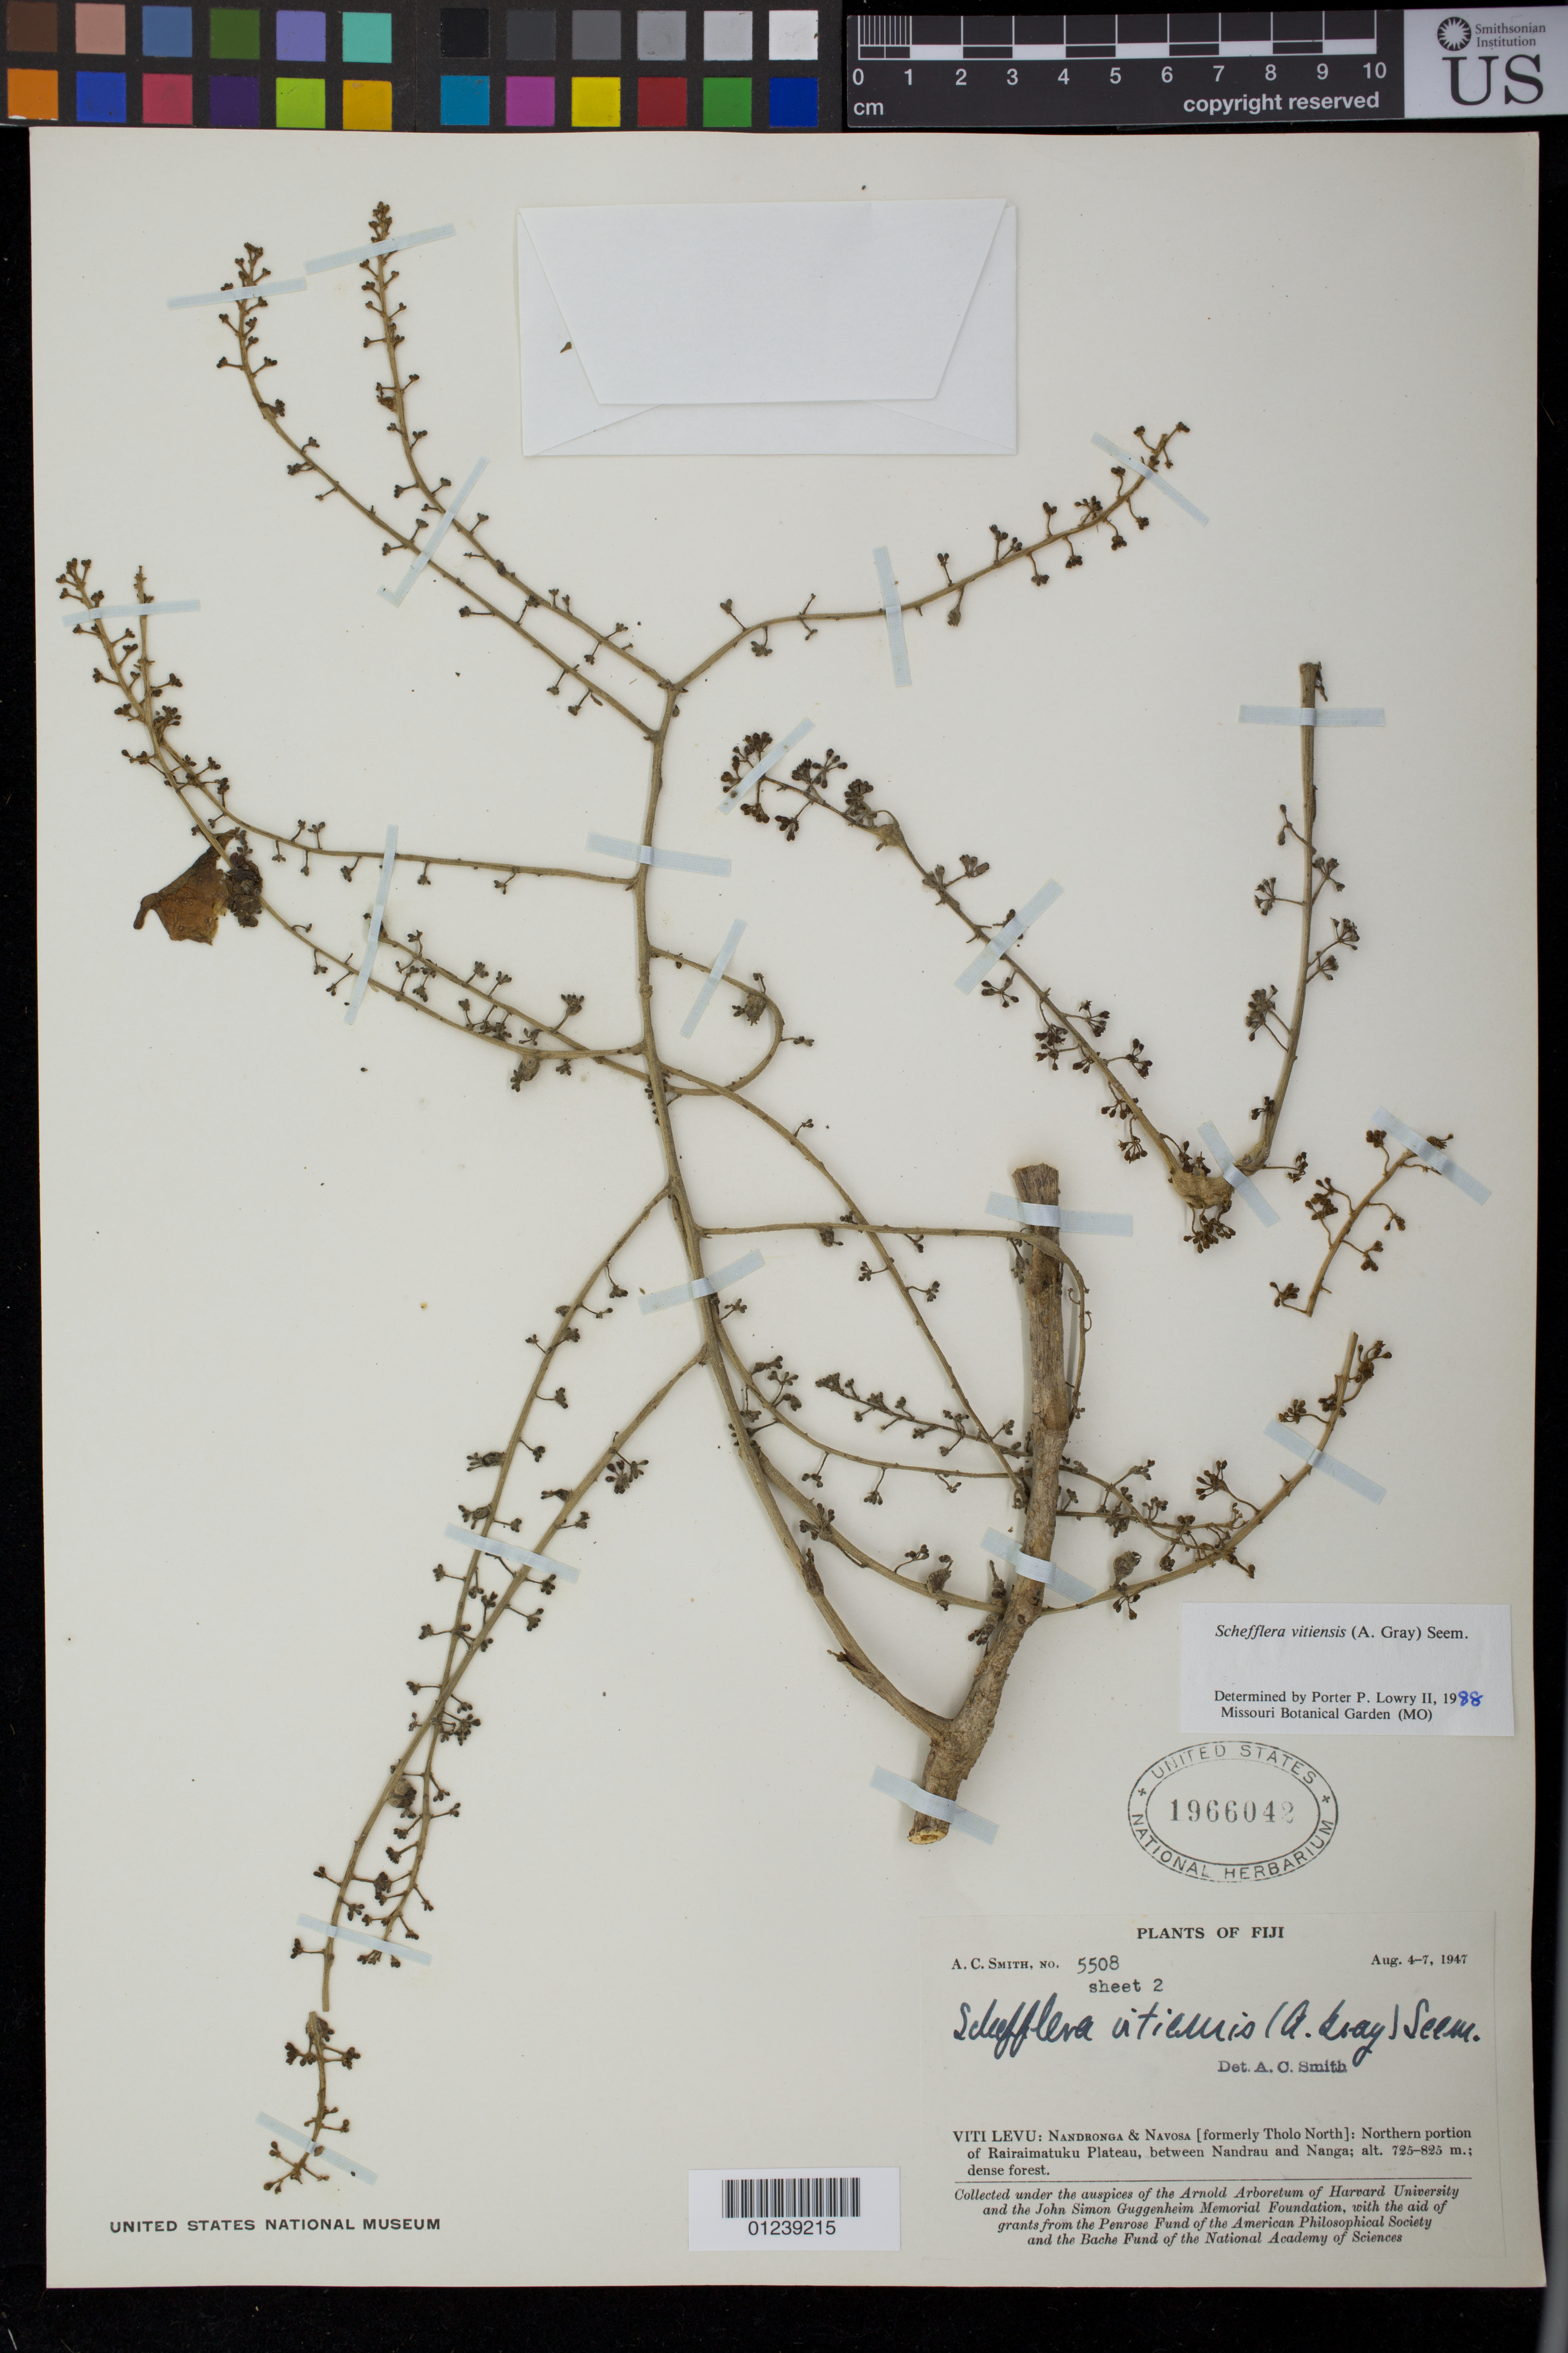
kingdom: Plantae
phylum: Tracheophyta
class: Magnoliopsida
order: Apiales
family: Araliaceae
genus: Schefflera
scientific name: Schefflera vitiensis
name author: (A. Gray) Seem.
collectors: A. C. Smith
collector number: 5508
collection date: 1947-08-04/1947-08-07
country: Fiji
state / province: Western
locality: Viti Levu: Nandronga & Navosa [formerly Tholo North]: Northern portion of Rairaimatuku Plateau, between Nandrau and Nanga.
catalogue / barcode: US 1966042